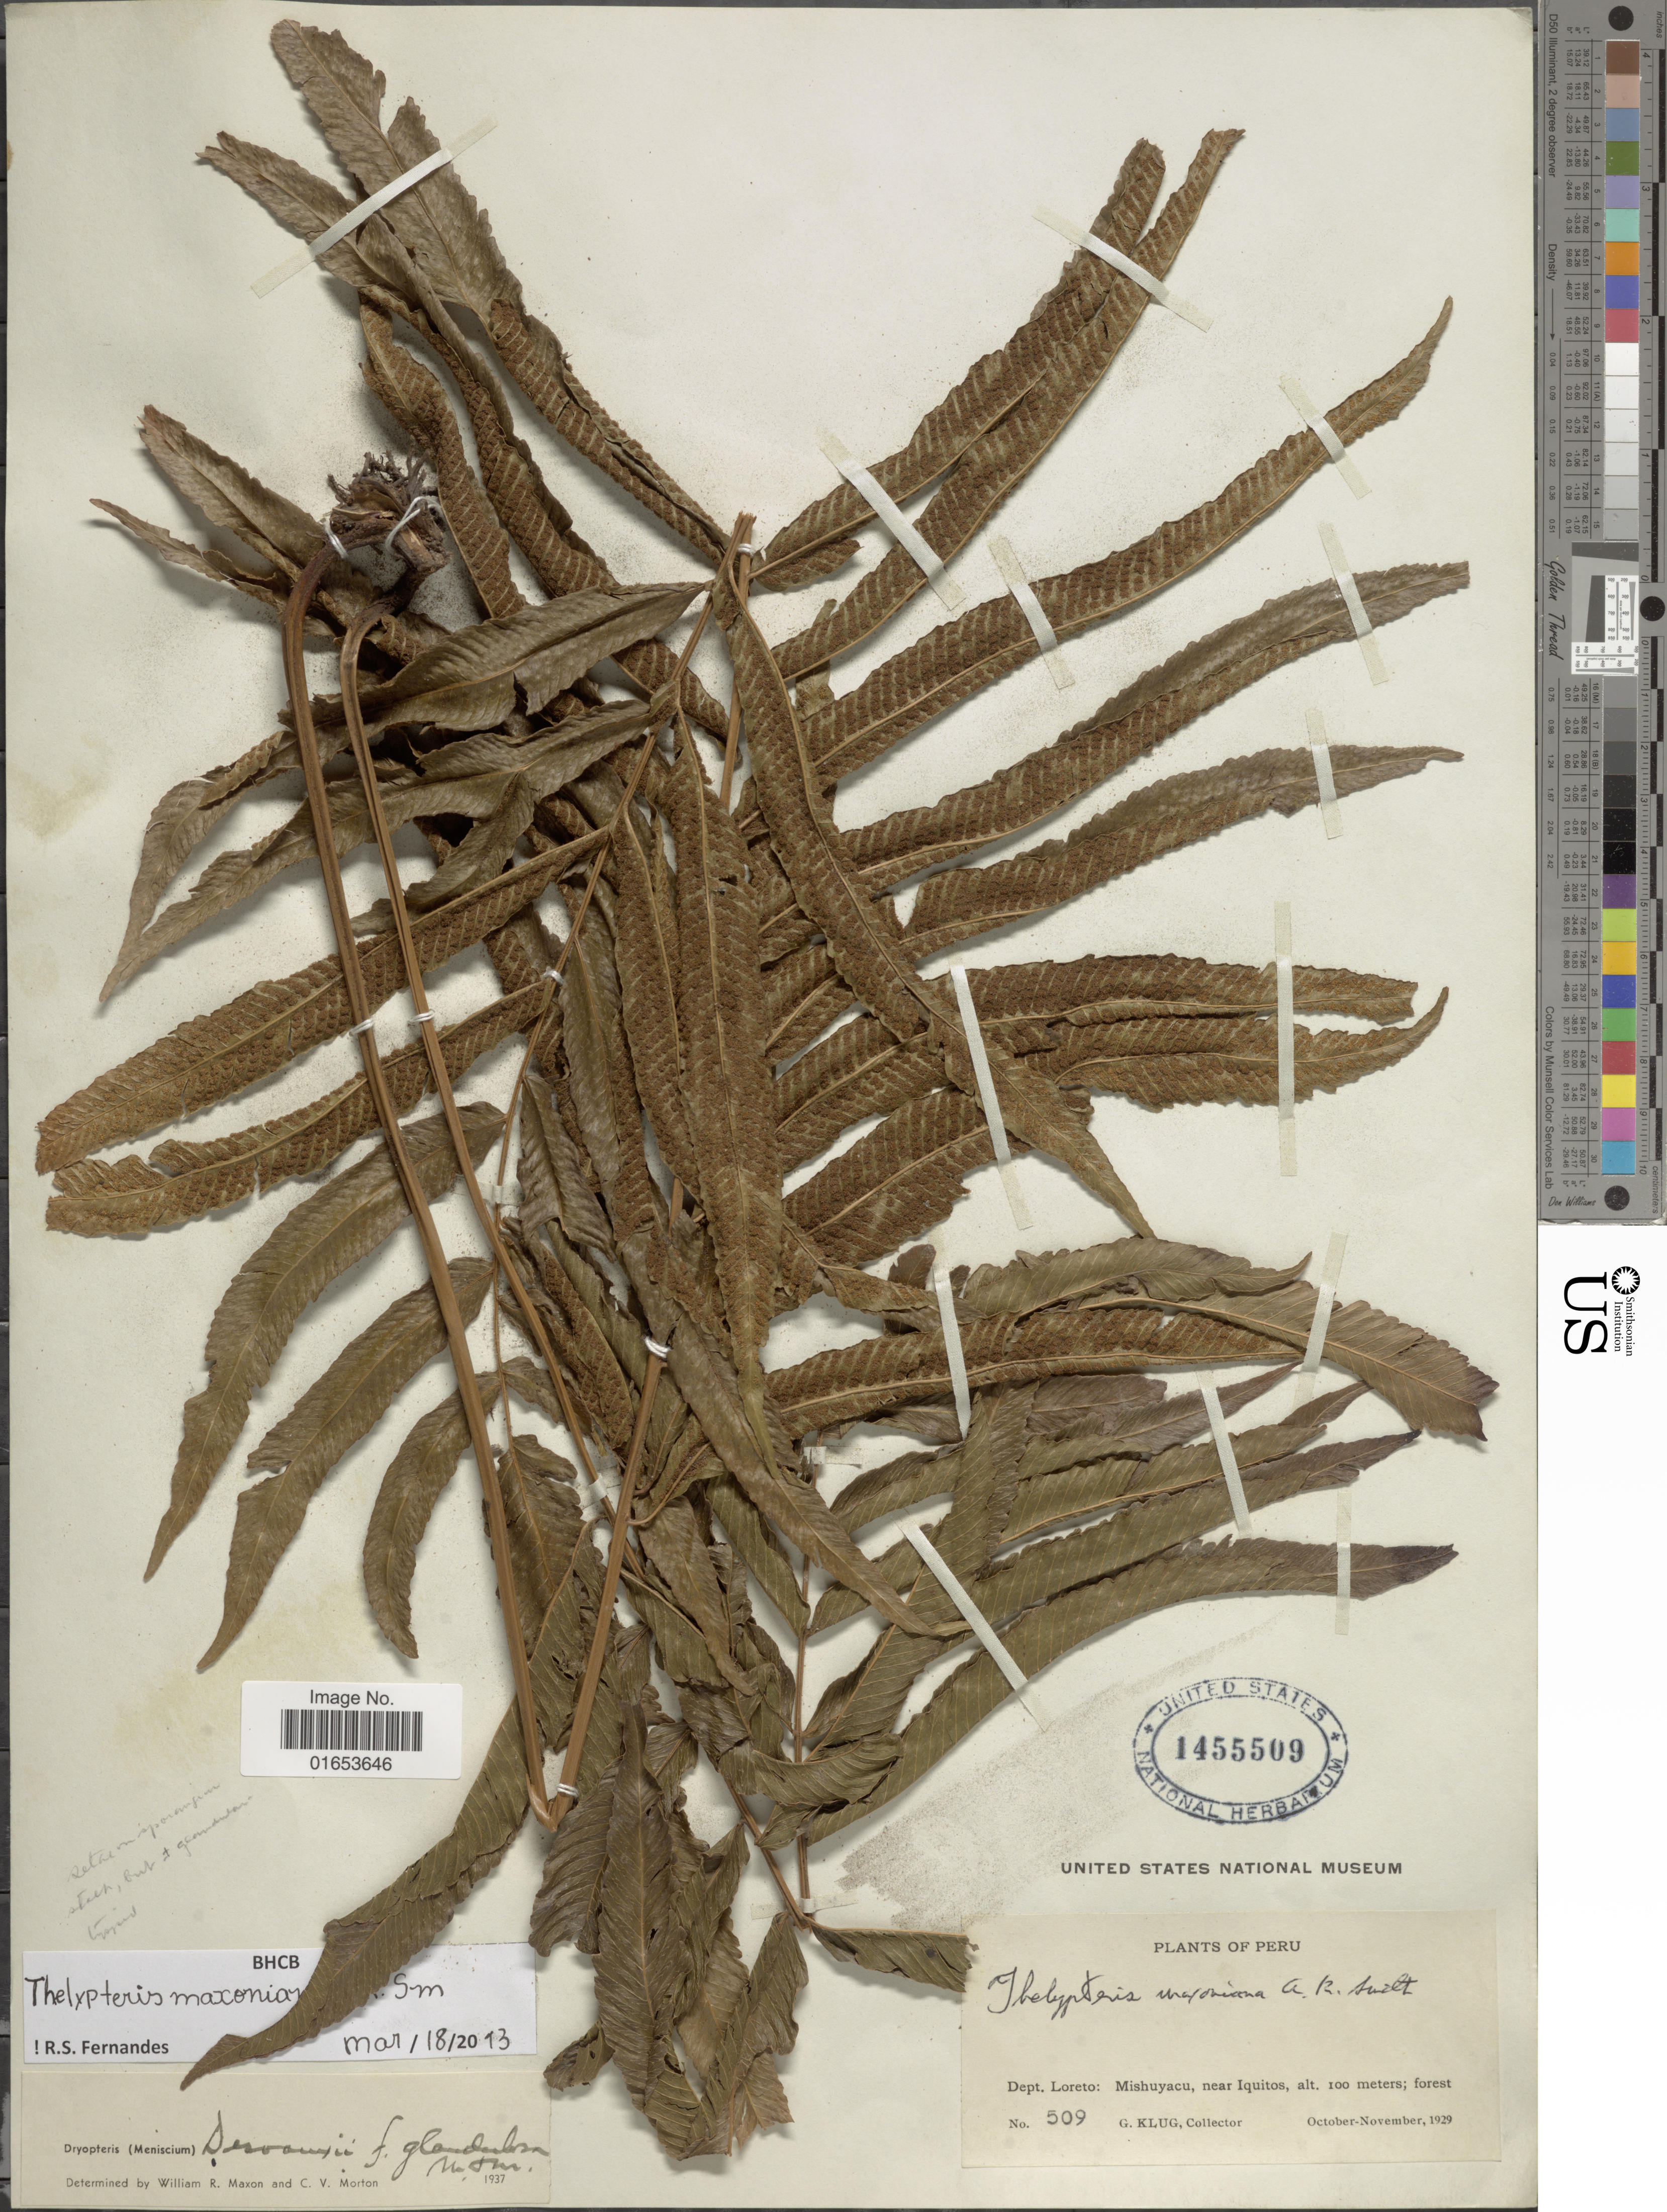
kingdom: Plantae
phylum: Tracheophyta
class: Polypodiopsida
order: Polypodiales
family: Thelypteridaceae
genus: Meniscium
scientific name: Meniscium maxonianum (A.R. Sm.) comb. nov., ined. 2015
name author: (A.R. Sm.)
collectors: G. Klug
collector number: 509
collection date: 1929-10/1929-11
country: Peru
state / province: Loreto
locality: Mishuyacu, near Iquitos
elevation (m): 100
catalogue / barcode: US 1455509